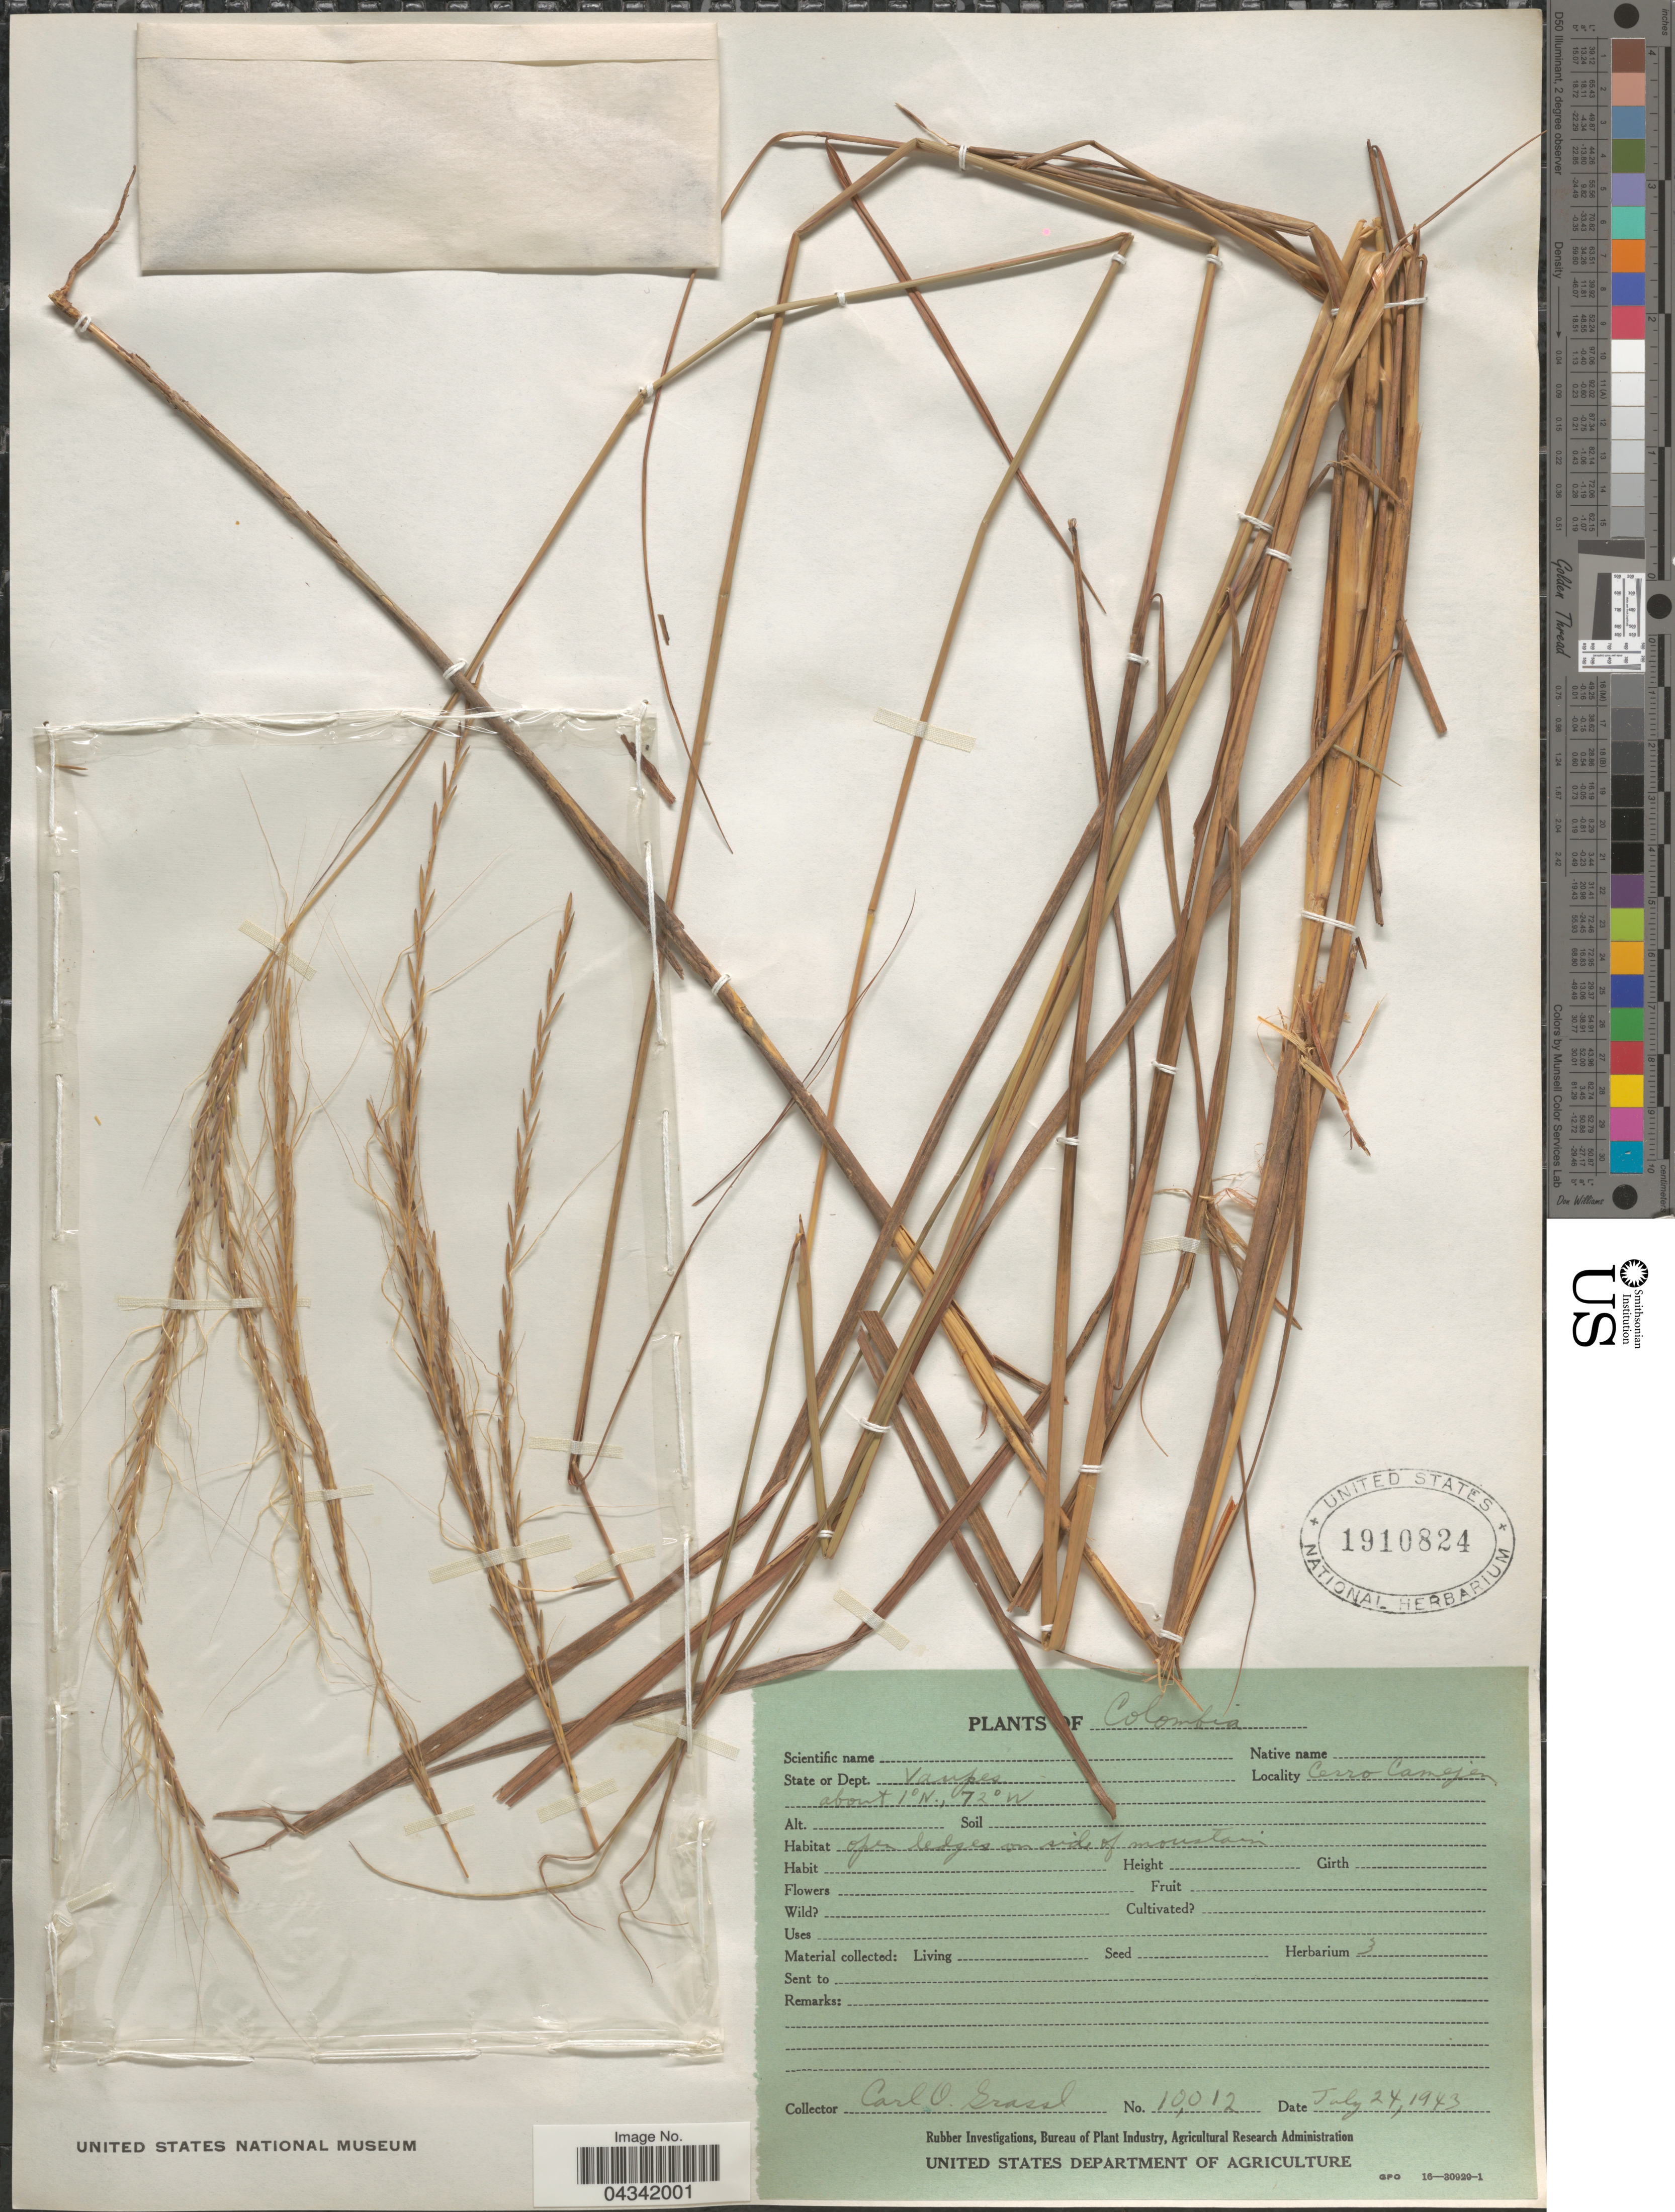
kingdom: Plantae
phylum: Tracheophyta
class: Liliopsida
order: Poales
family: Poaceae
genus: Trachypogon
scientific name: Trachypogon spicatus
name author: (L. f.) Kuntze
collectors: C. Grassl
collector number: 10012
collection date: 1943-07-24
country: Colombia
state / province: Vaupés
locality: Cerro Camejen. Open ledges on side of mountain.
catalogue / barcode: US 1910824